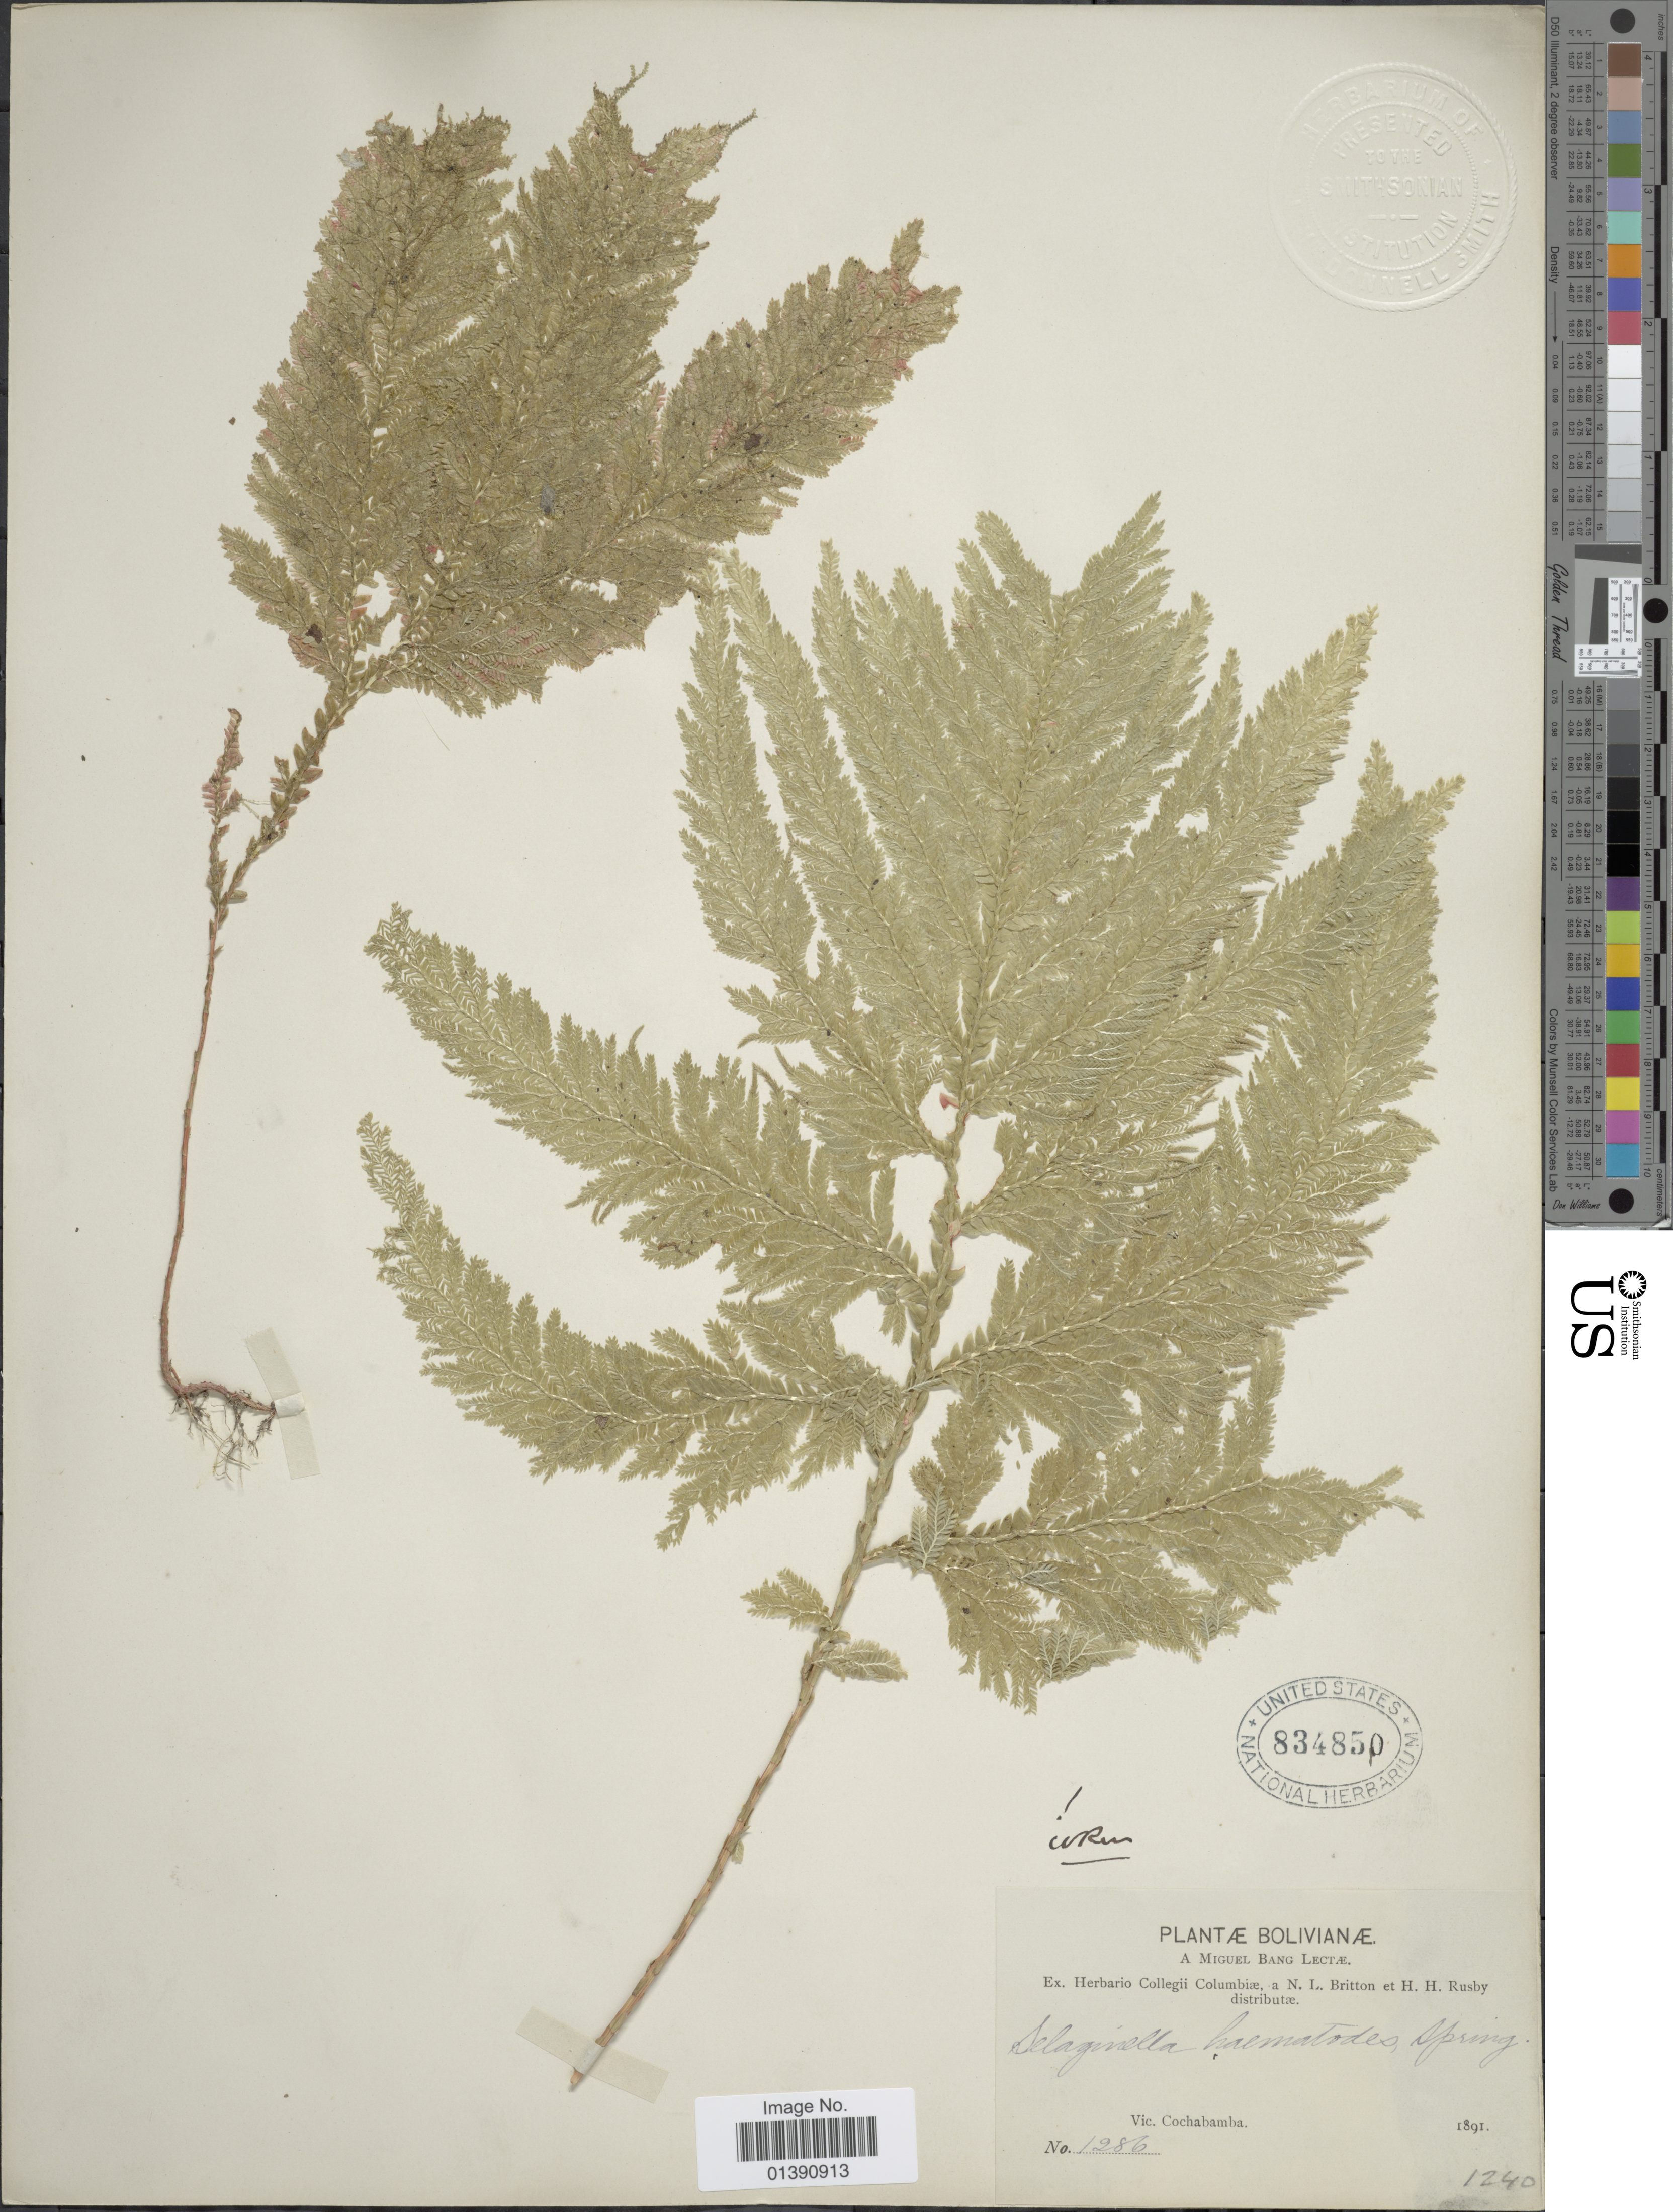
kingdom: Plantae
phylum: Tracheophyta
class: Lycopodiopsida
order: Selaginellales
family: Selaginellaceae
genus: Selaginella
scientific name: Selaginella haematodes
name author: (Kunze) Spring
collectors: N. Britton & H. H. Rusby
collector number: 1286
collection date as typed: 1891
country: Bolivia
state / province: Cochabamba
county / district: Cercado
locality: Near Cochabamba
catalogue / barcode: US 834850